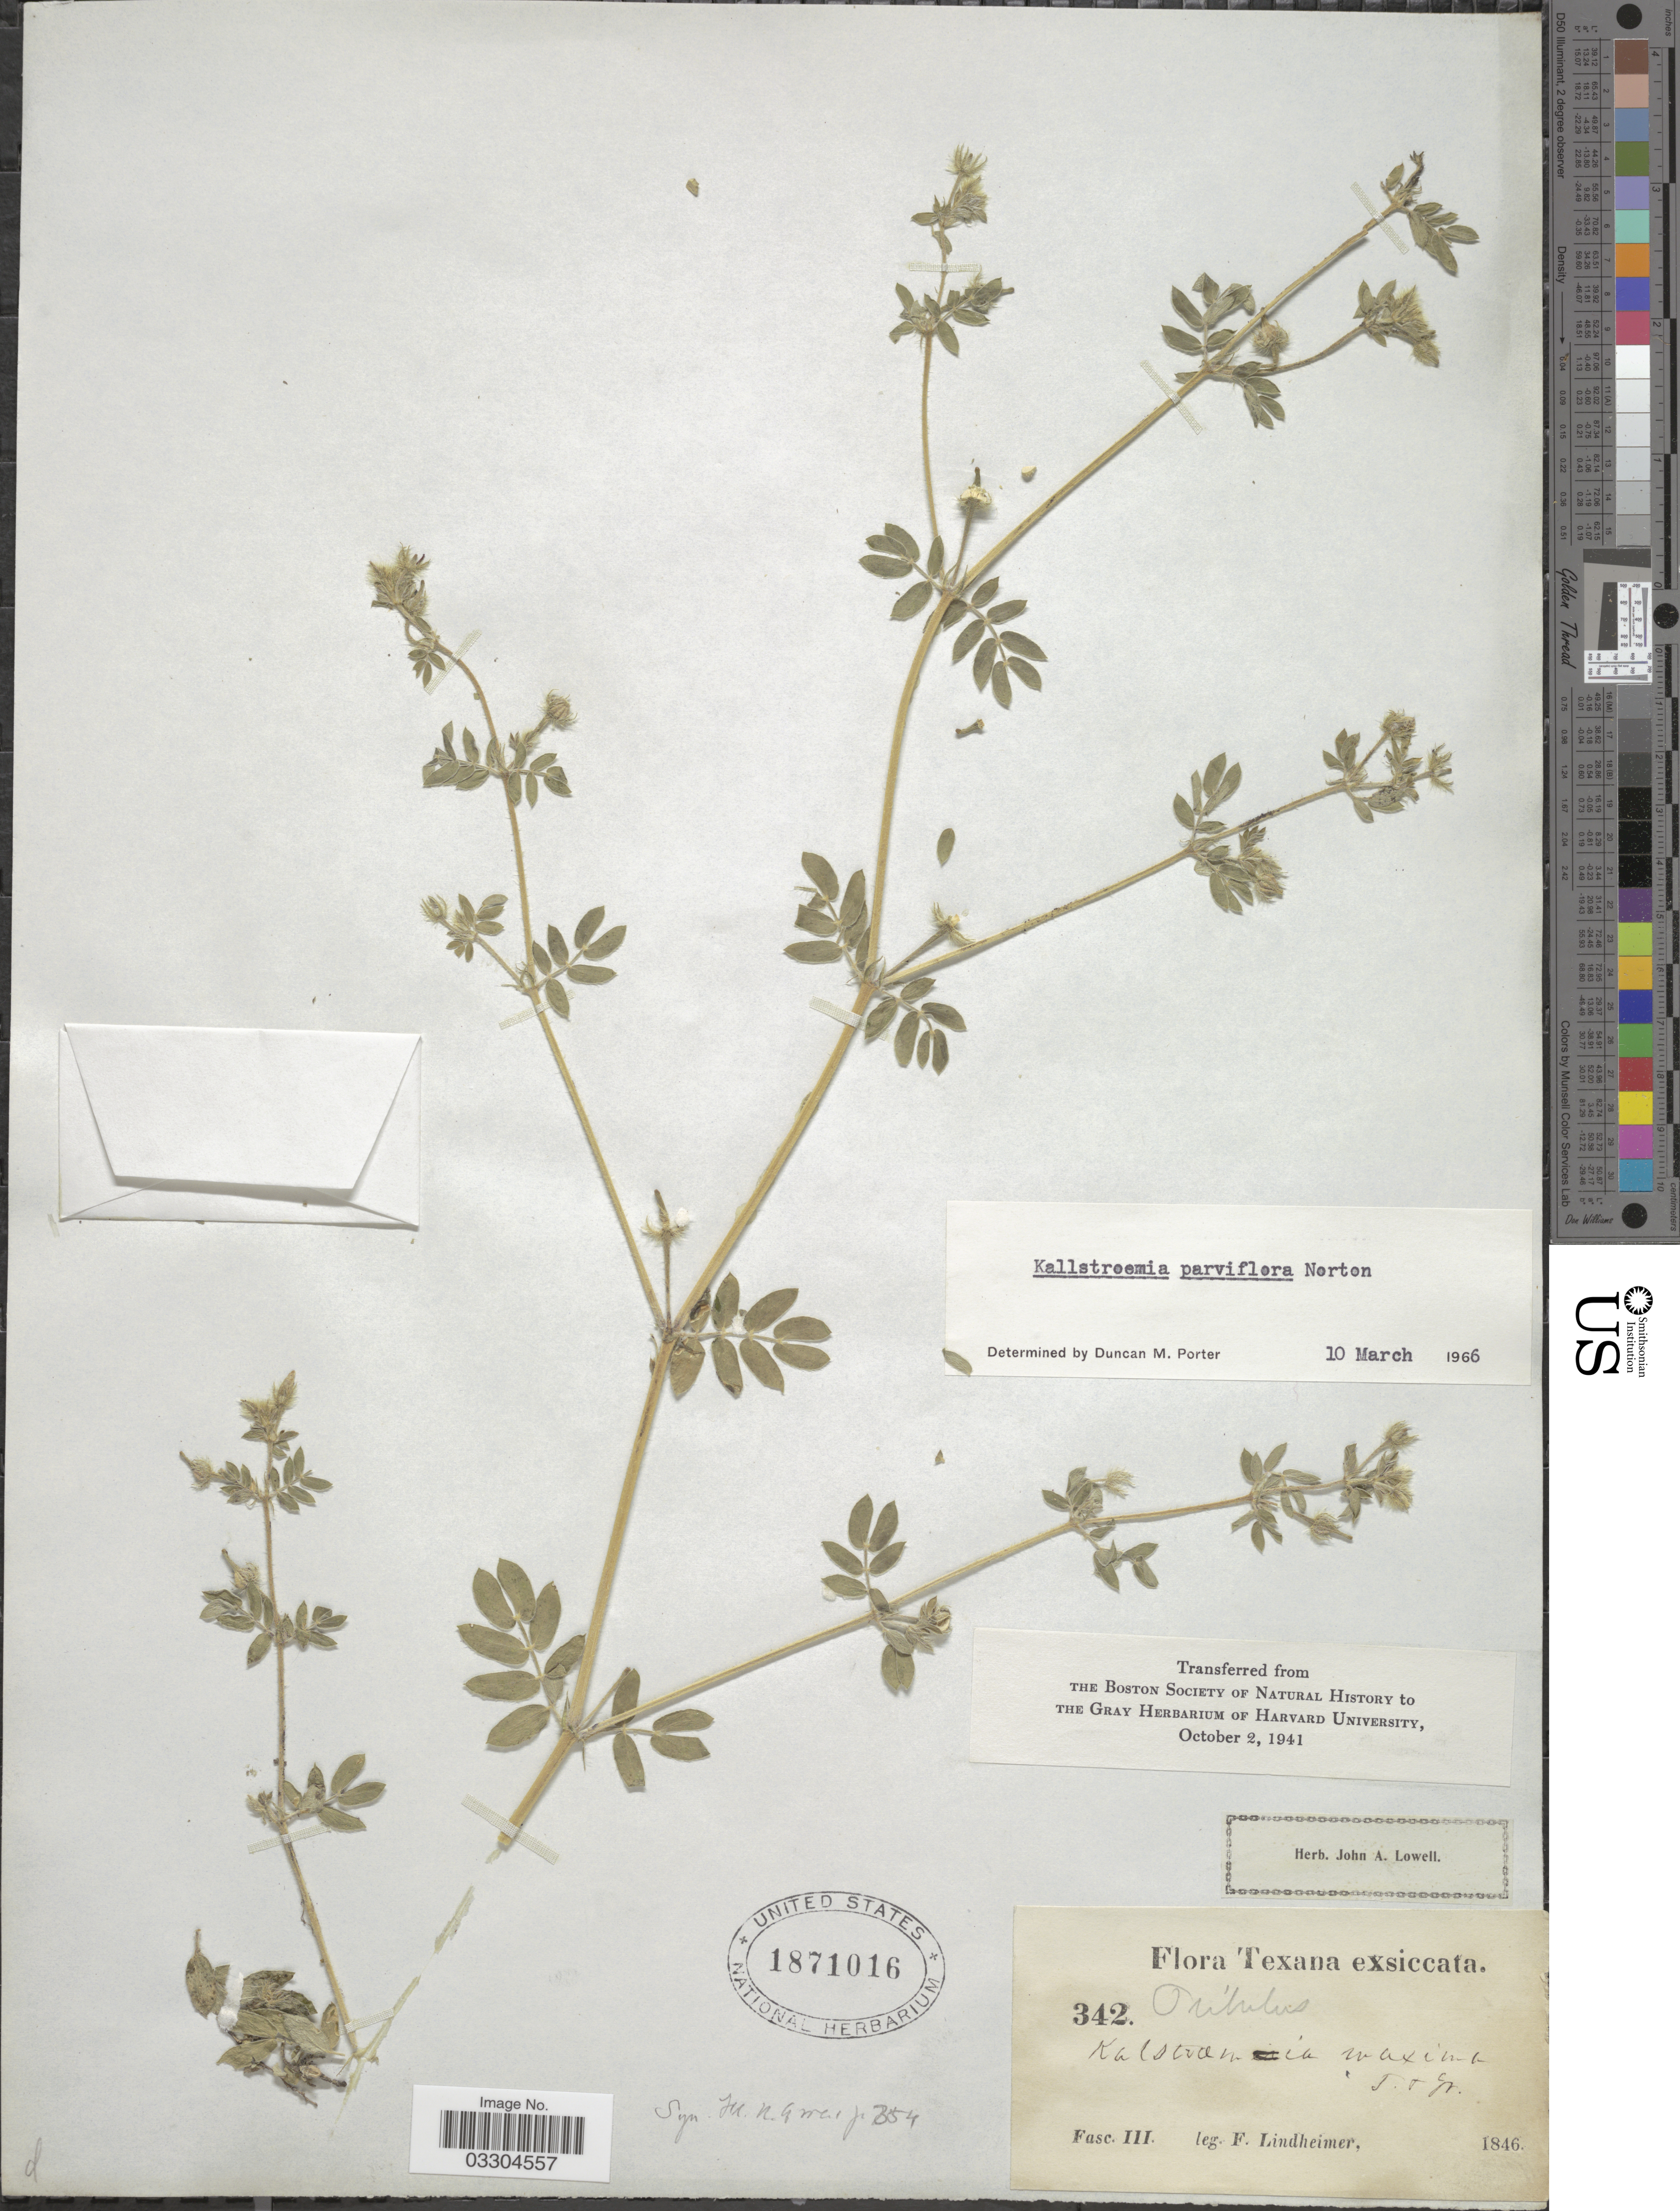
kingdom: Plantae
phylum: Tracheophyta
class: Magnoliopsida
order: Zygophyllales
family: Zygophyllaceae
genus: Kallstroemia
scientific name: Kallstroemia parviflora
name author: Norton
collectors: F. Lindheimer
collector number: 342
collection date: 1846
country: United States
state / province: Texas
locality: Fasc. III. [unsure placement]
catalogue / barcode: US 1871016